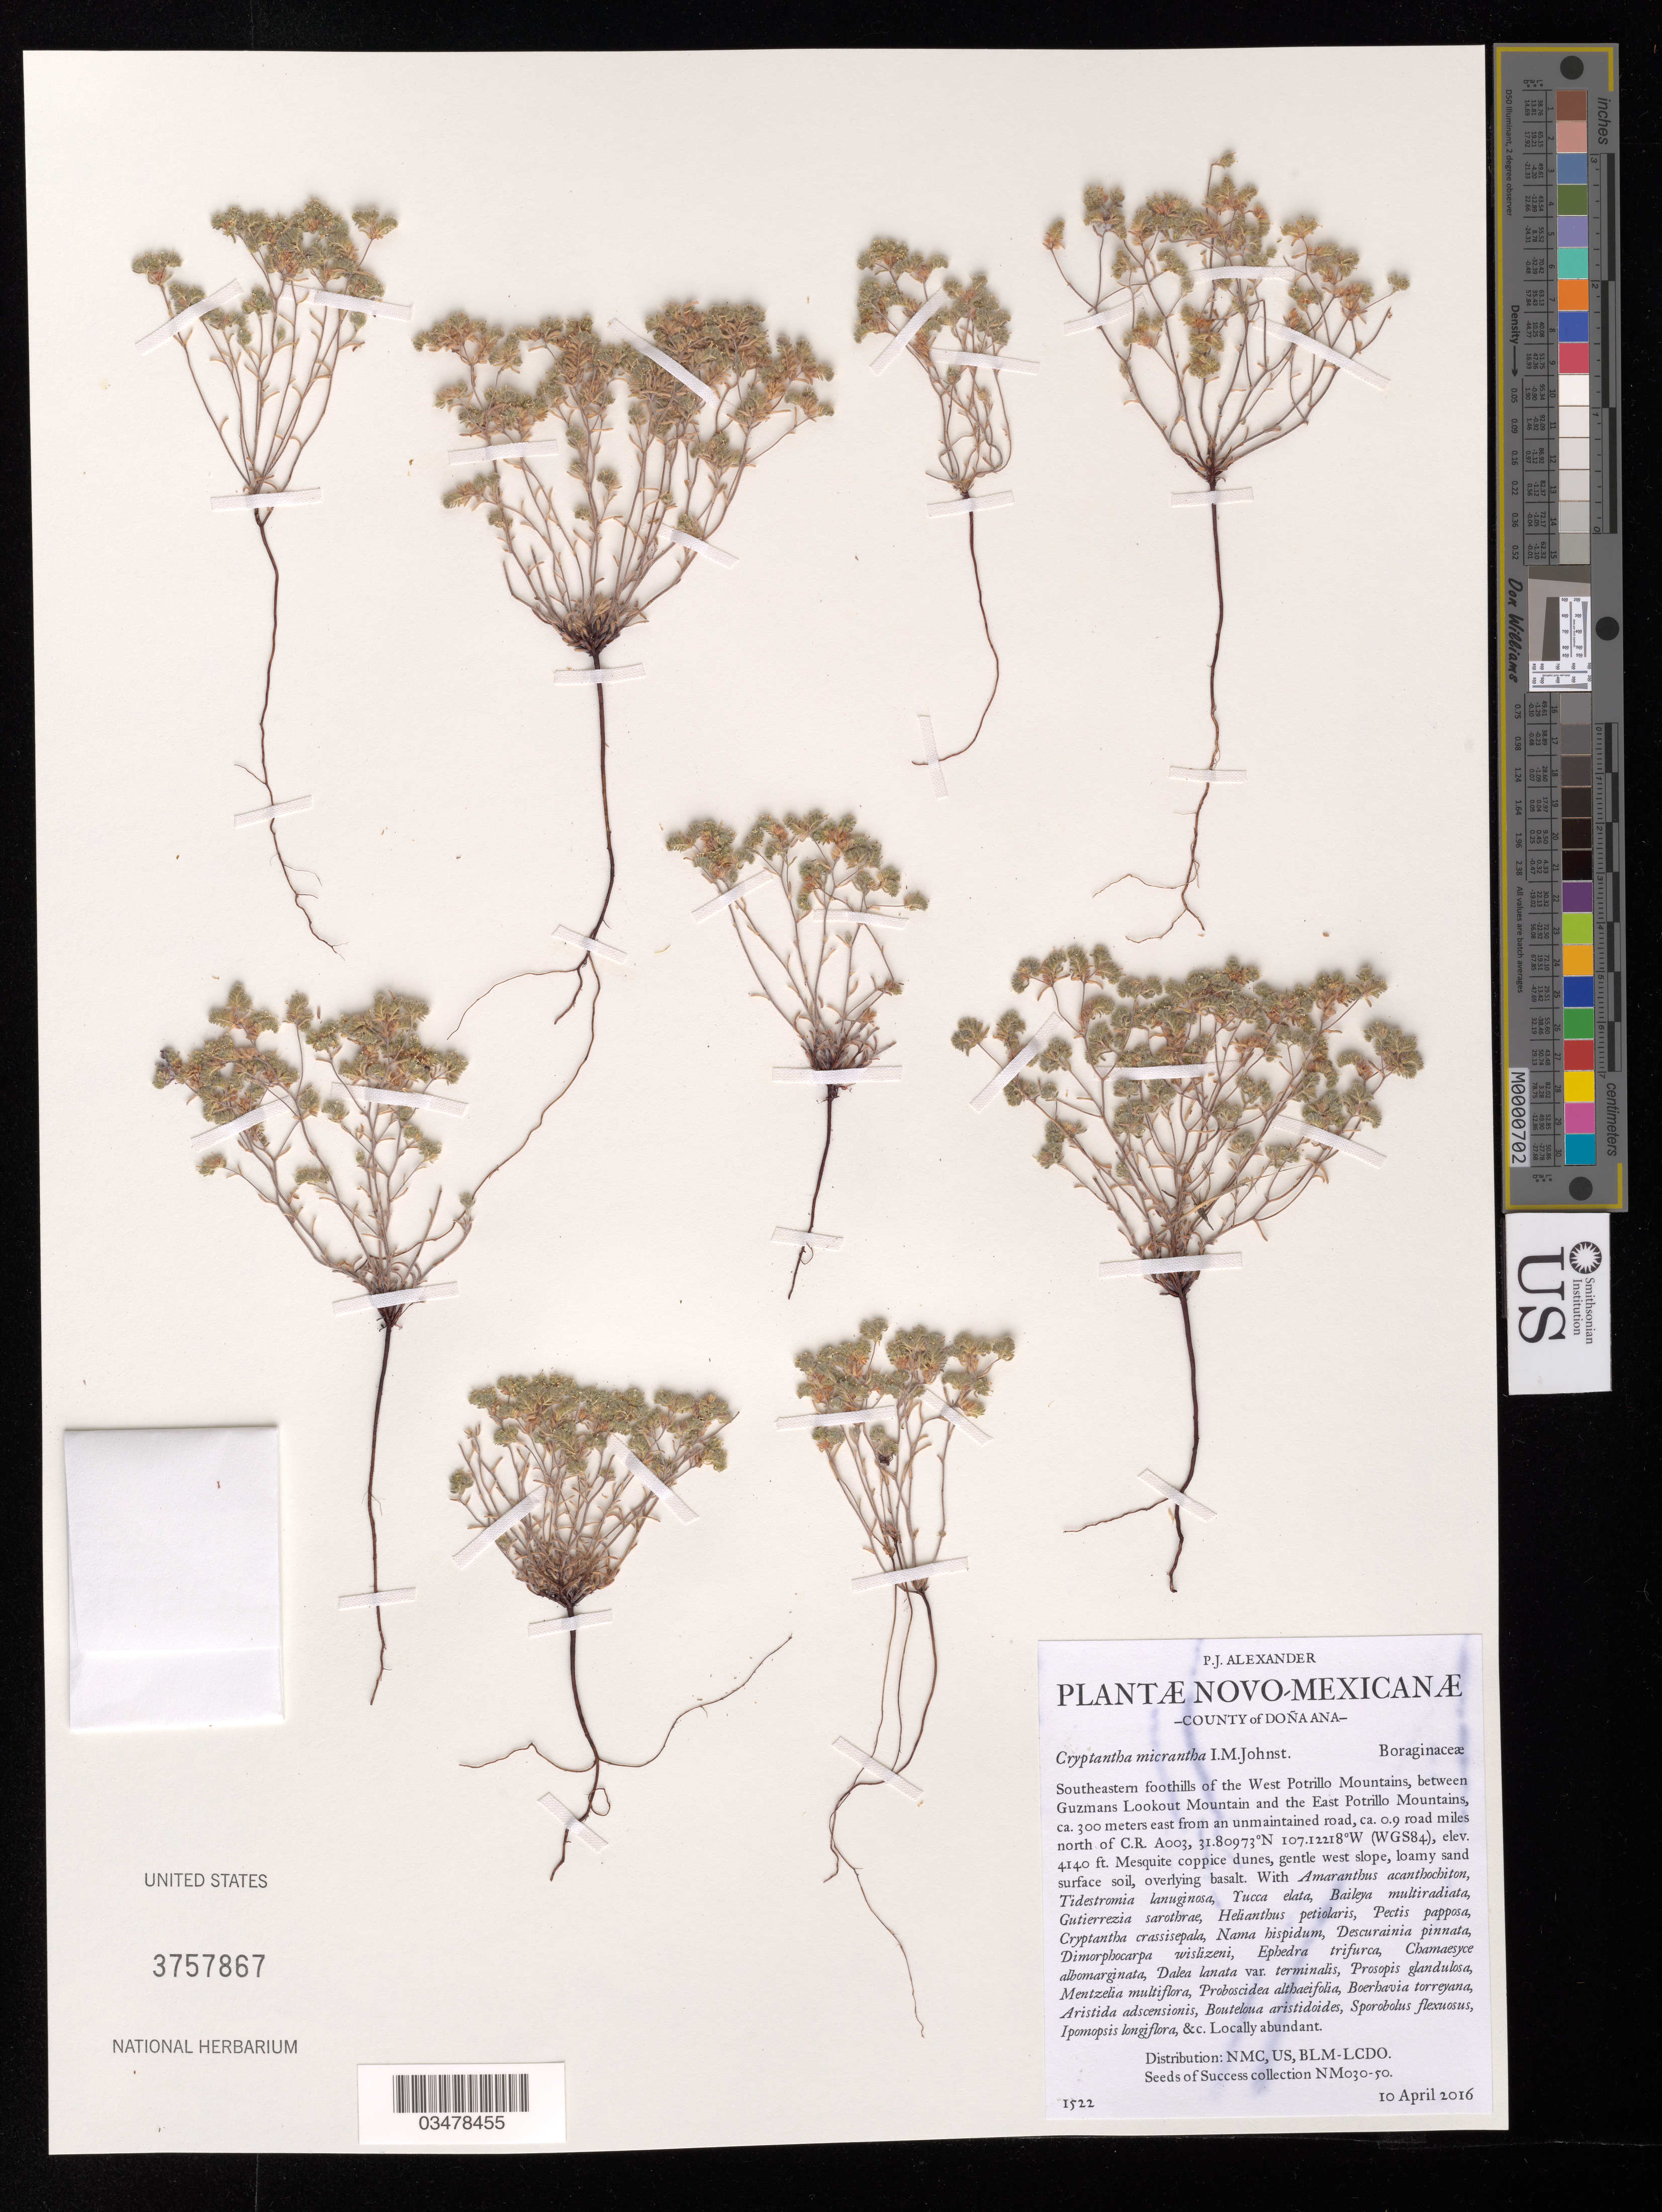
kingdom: Plantae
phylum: Tracheophyta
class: Magnoliopsida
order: Boraginales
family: Boraginaceae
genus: Cryptantha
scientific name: Cryptantha micrantha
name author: (Torr.) I.M. Johnst.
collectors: P. Alexander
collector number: NM030-050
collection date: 2016-04-10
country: United States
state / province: New Mexico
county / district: Dona Ana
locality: Allotment 03039, Potrillo Ranch. West Potrillo Mtns, between Guzmans Lookout Mtn and the East Potrillo Mtns.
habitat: Mesquite coppice dunes. Sandy ecological site (R042XB012NM). With Yucca elata, Pectis papposa, Ephedra trifurca, etc.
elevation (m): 1262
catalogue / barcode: US 3757867